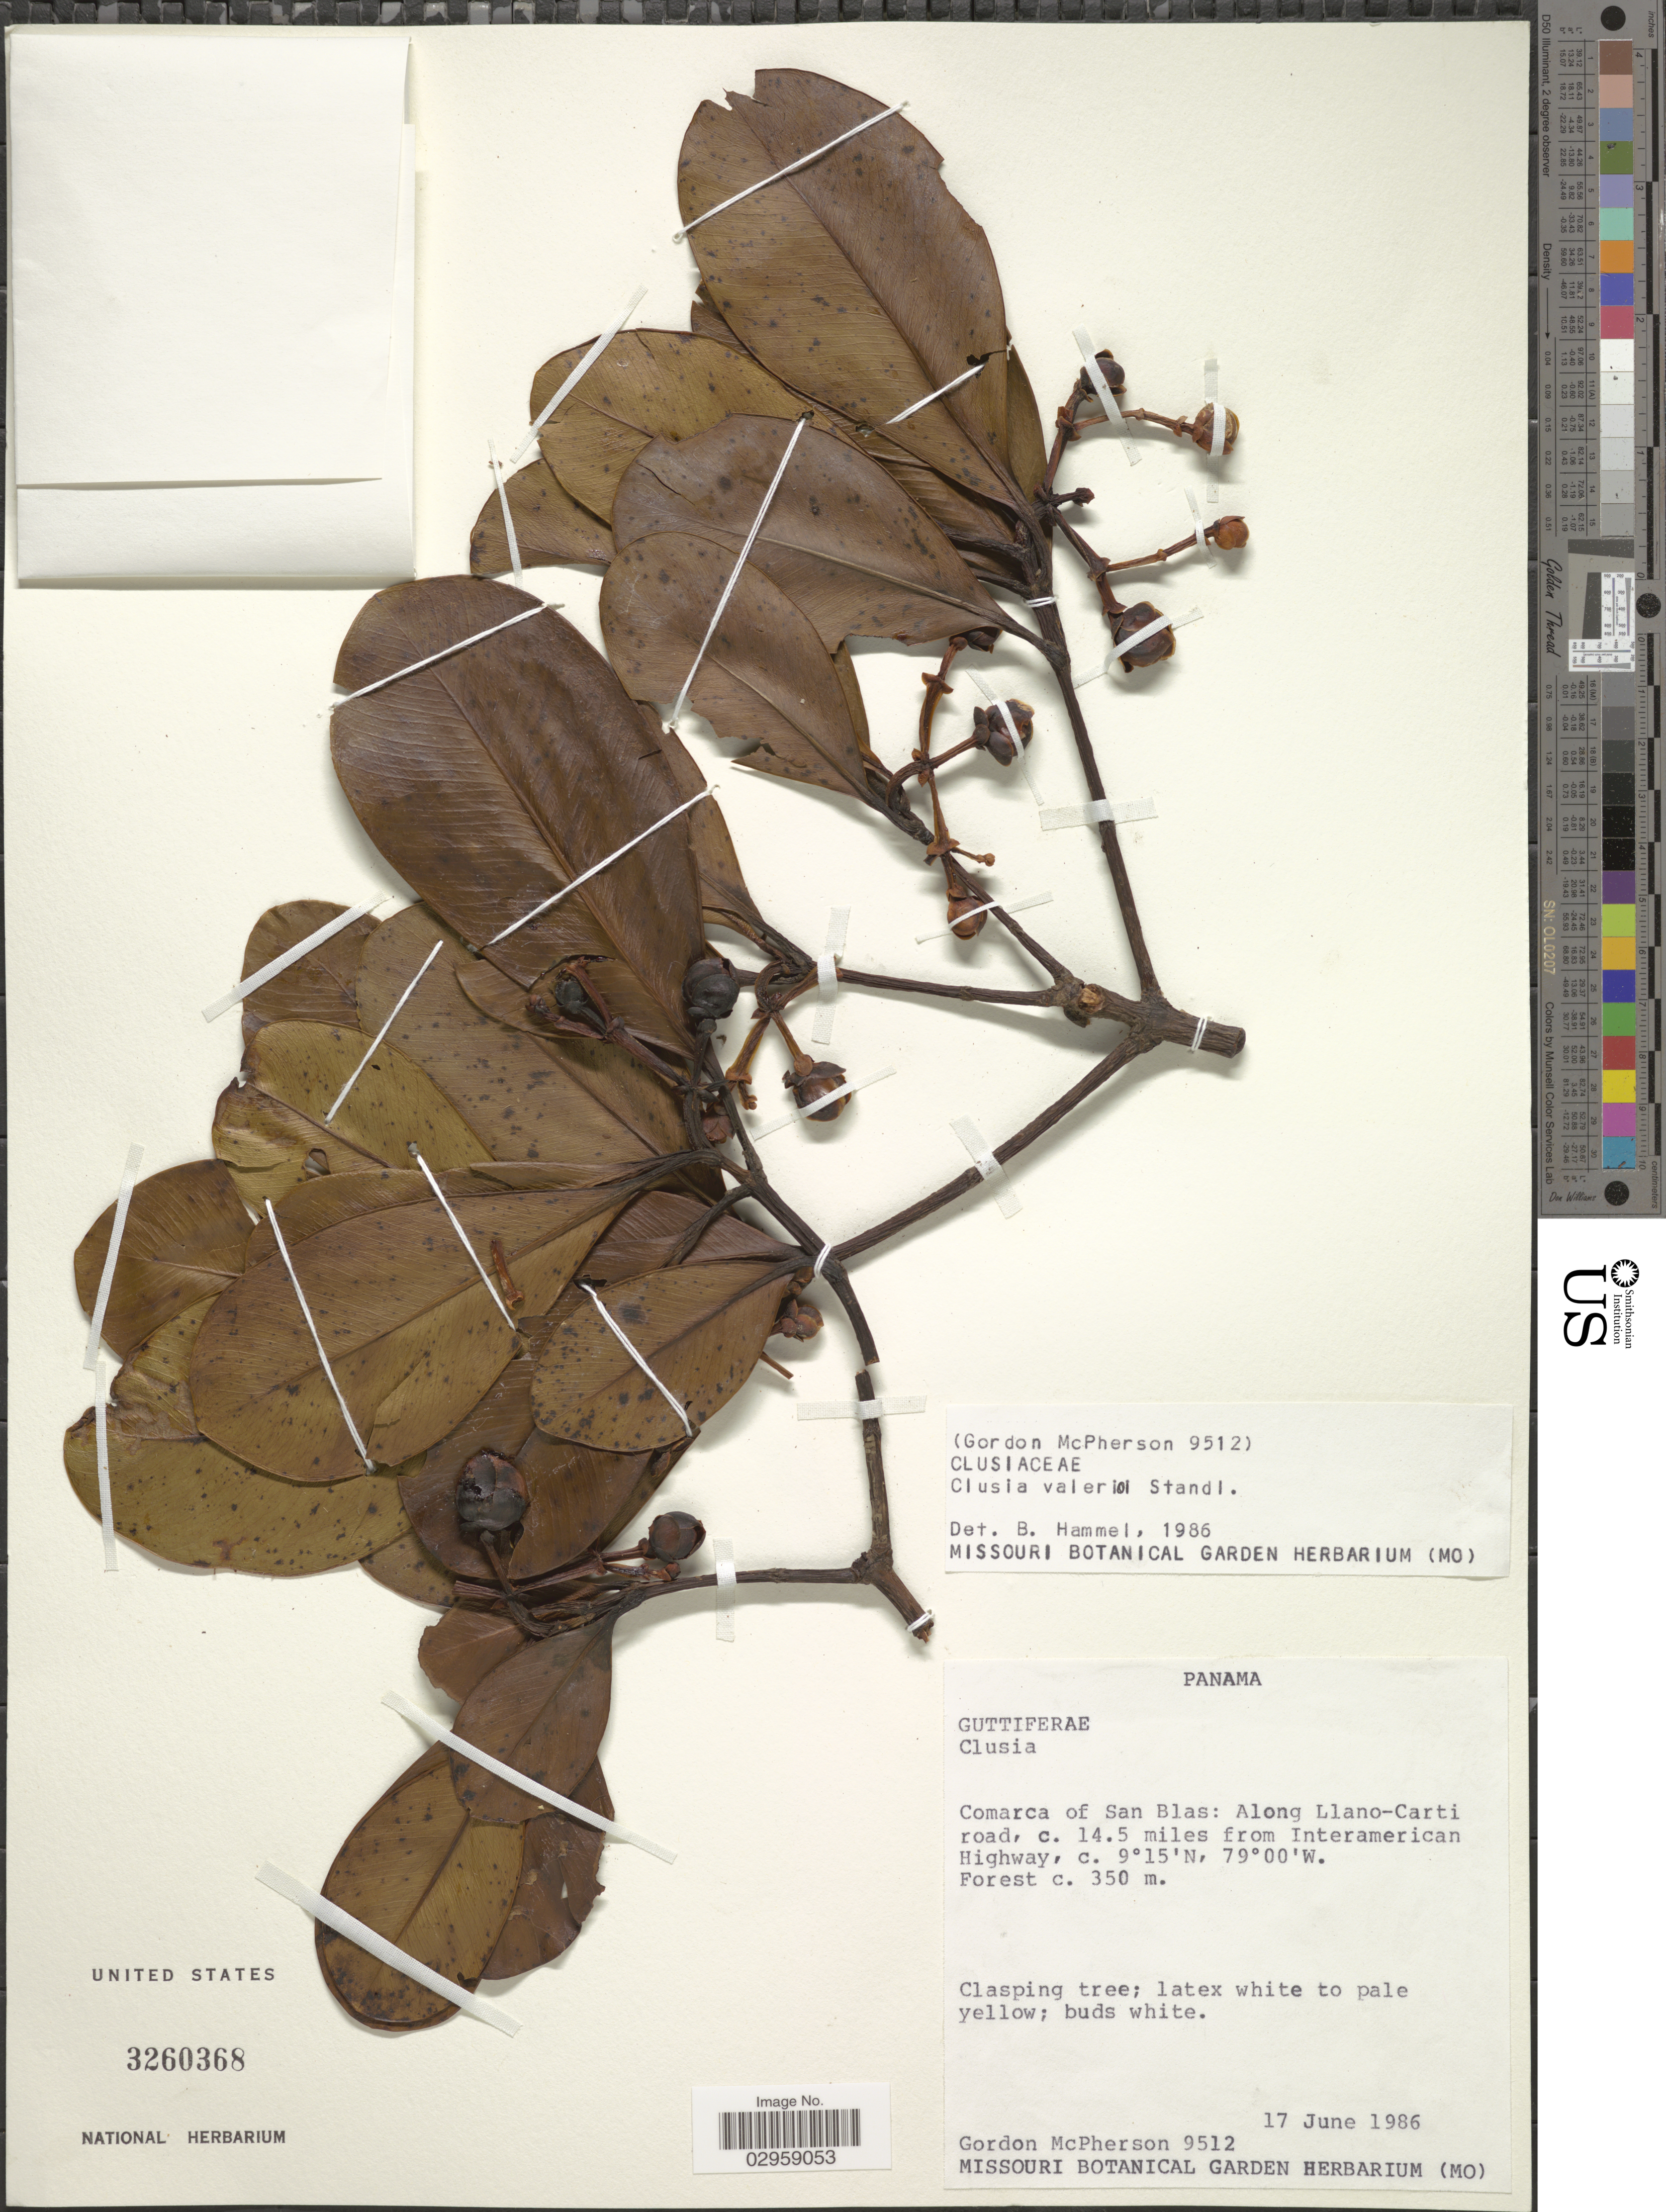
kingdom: Plantae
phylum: Tracheophyta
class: Magnoliopsida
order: Malpighiales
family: Clusiaceae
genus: Clusia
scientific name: Clusia valerioi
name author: Standl.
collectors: G. McPherson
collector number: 9512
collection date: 1986-06-17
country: Panama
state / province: Kuna Yala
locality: Comarca of San Blas: Along Llano-Carti road, c. 14.5 miles from Interamerican Highway.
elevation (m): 350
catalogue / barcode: US 3260368